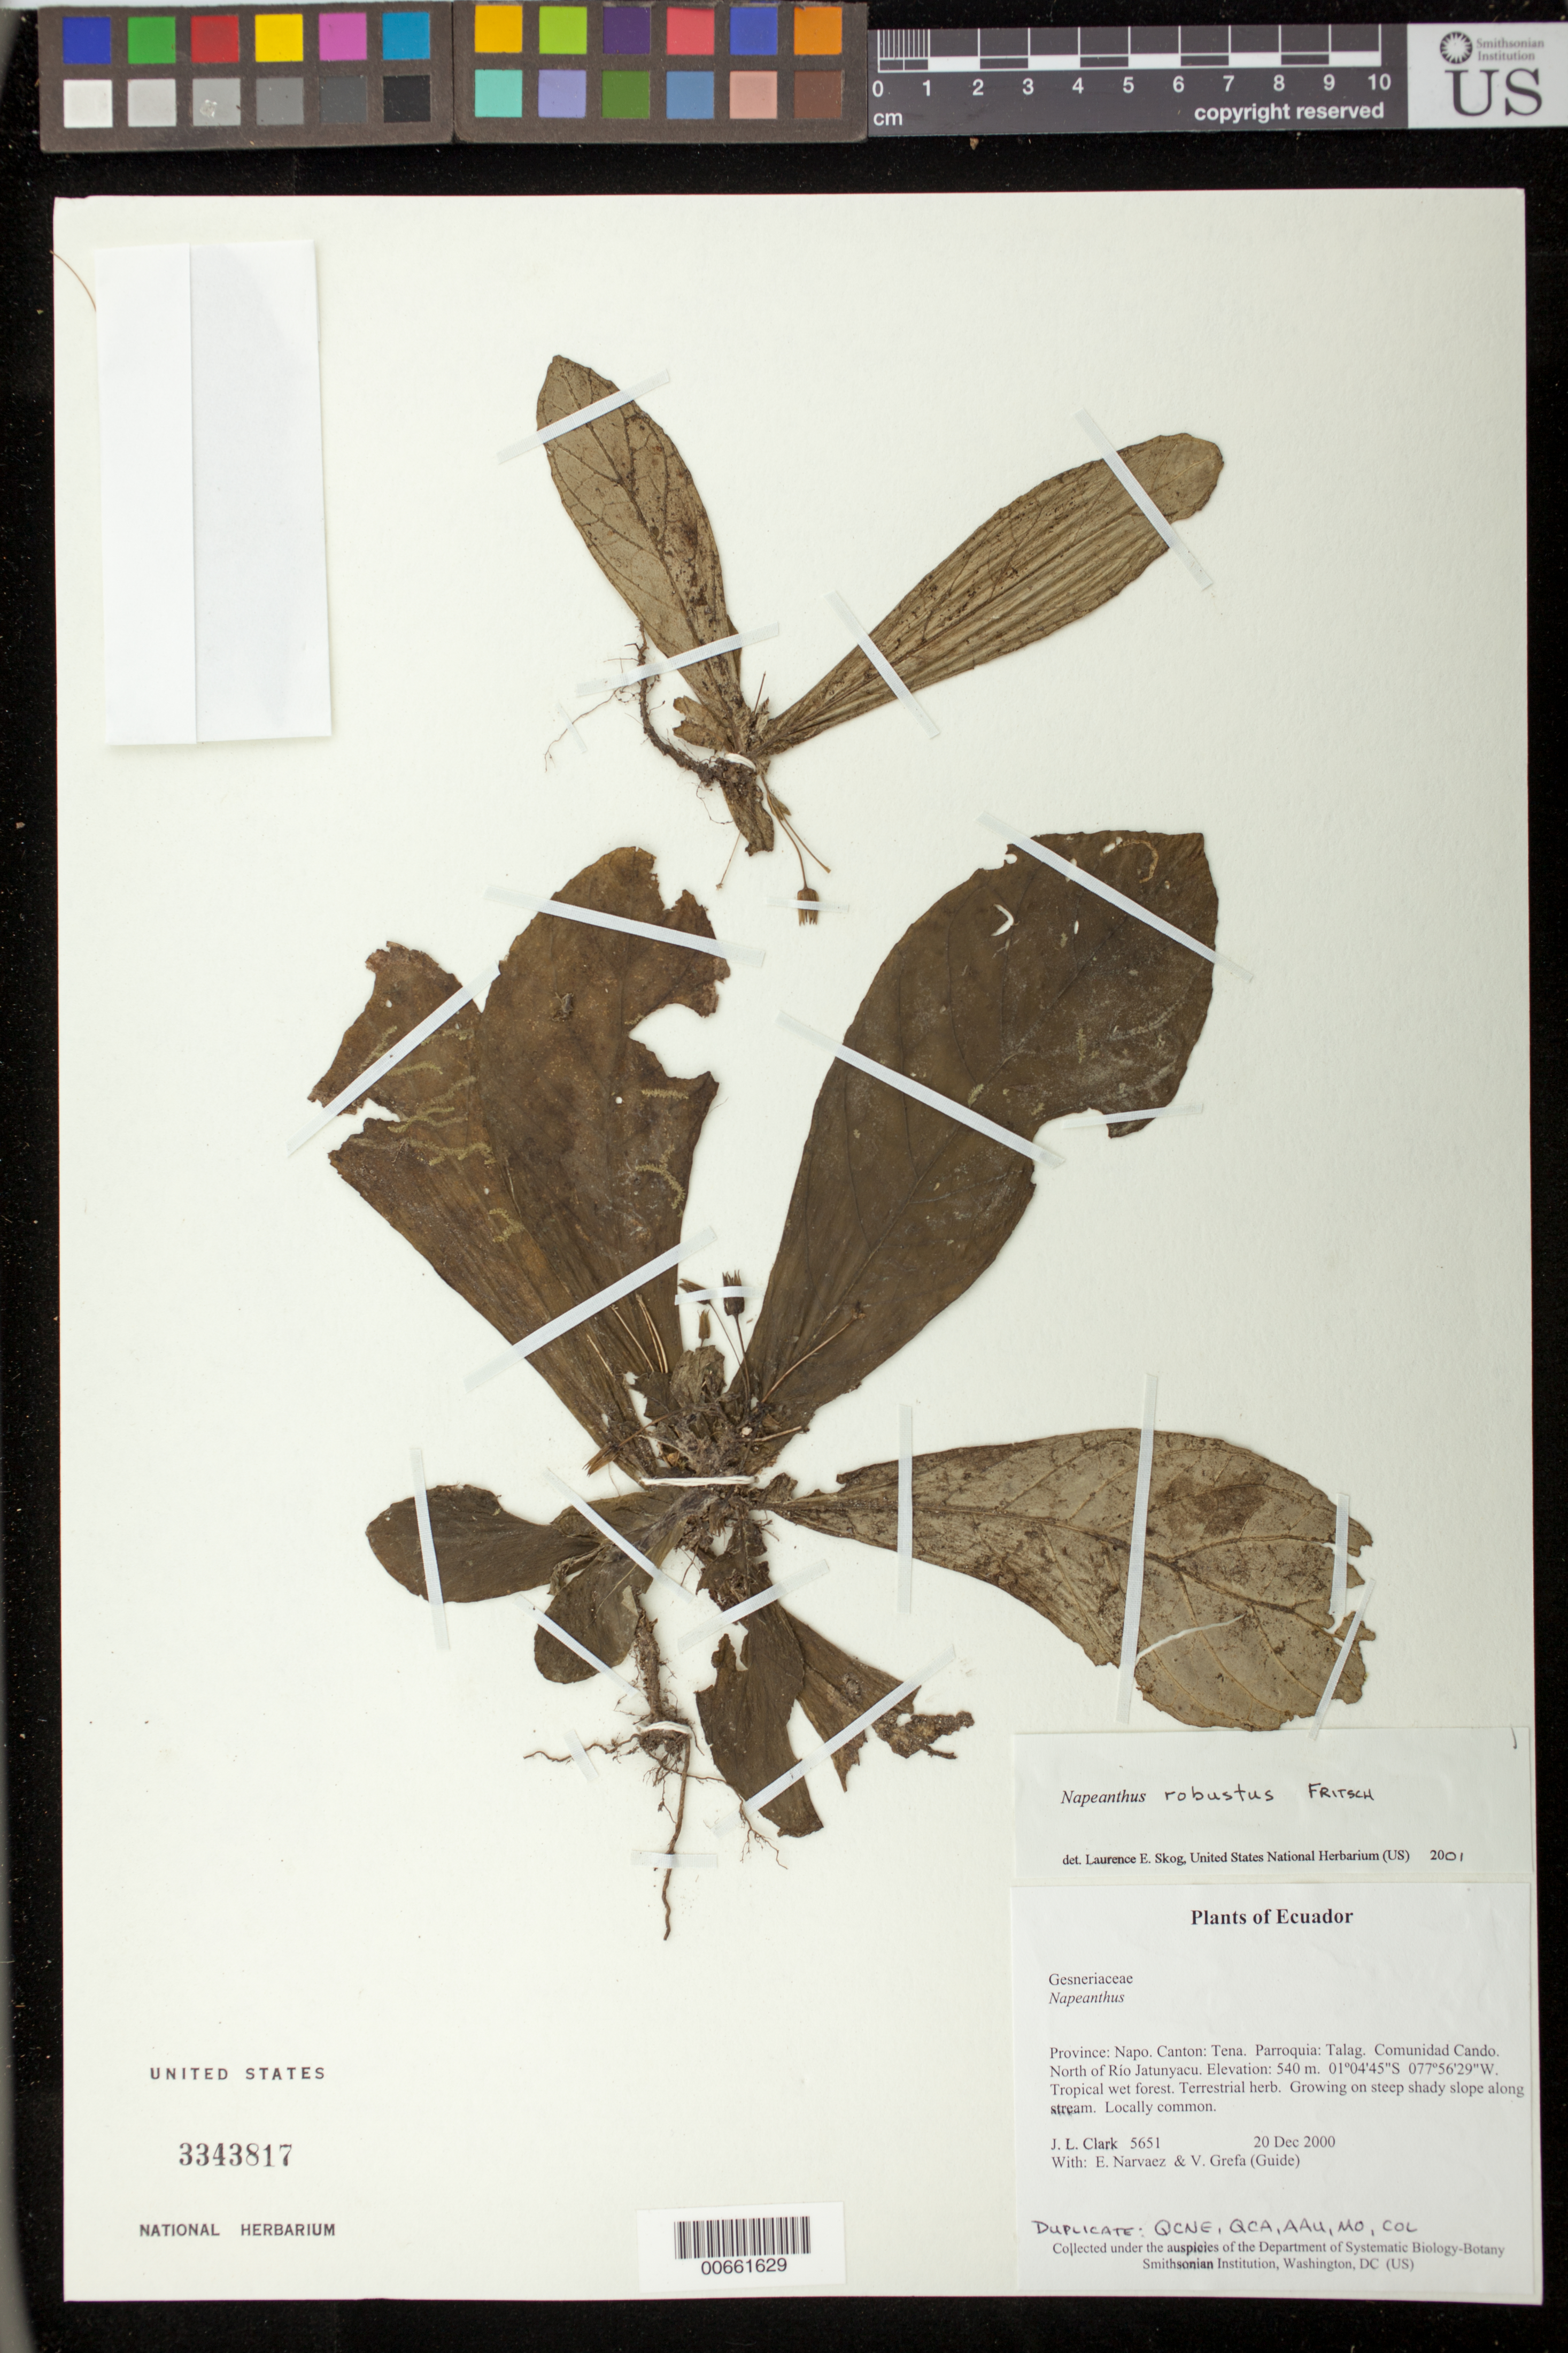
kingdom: Plantae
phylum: Tracheophyta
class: Magnoliopsida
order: Lamiales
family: Gesneriaceae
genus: Napeanthus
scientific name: Napeanthus robustus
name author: Fritsch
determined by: Skog, Laurence E.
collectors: J. L. Clark, E. Narváez & V. Grefa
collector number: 5651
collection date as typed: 20 Dec 2000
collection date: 2000-12-20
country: Ecuador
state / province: Napo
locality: Cantón: Tena. Parroquia: Talag. Comunidad Cando. North of Río Jatunyacu.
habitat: Tropical wet forest.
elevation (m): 540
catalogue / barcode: US 3343817